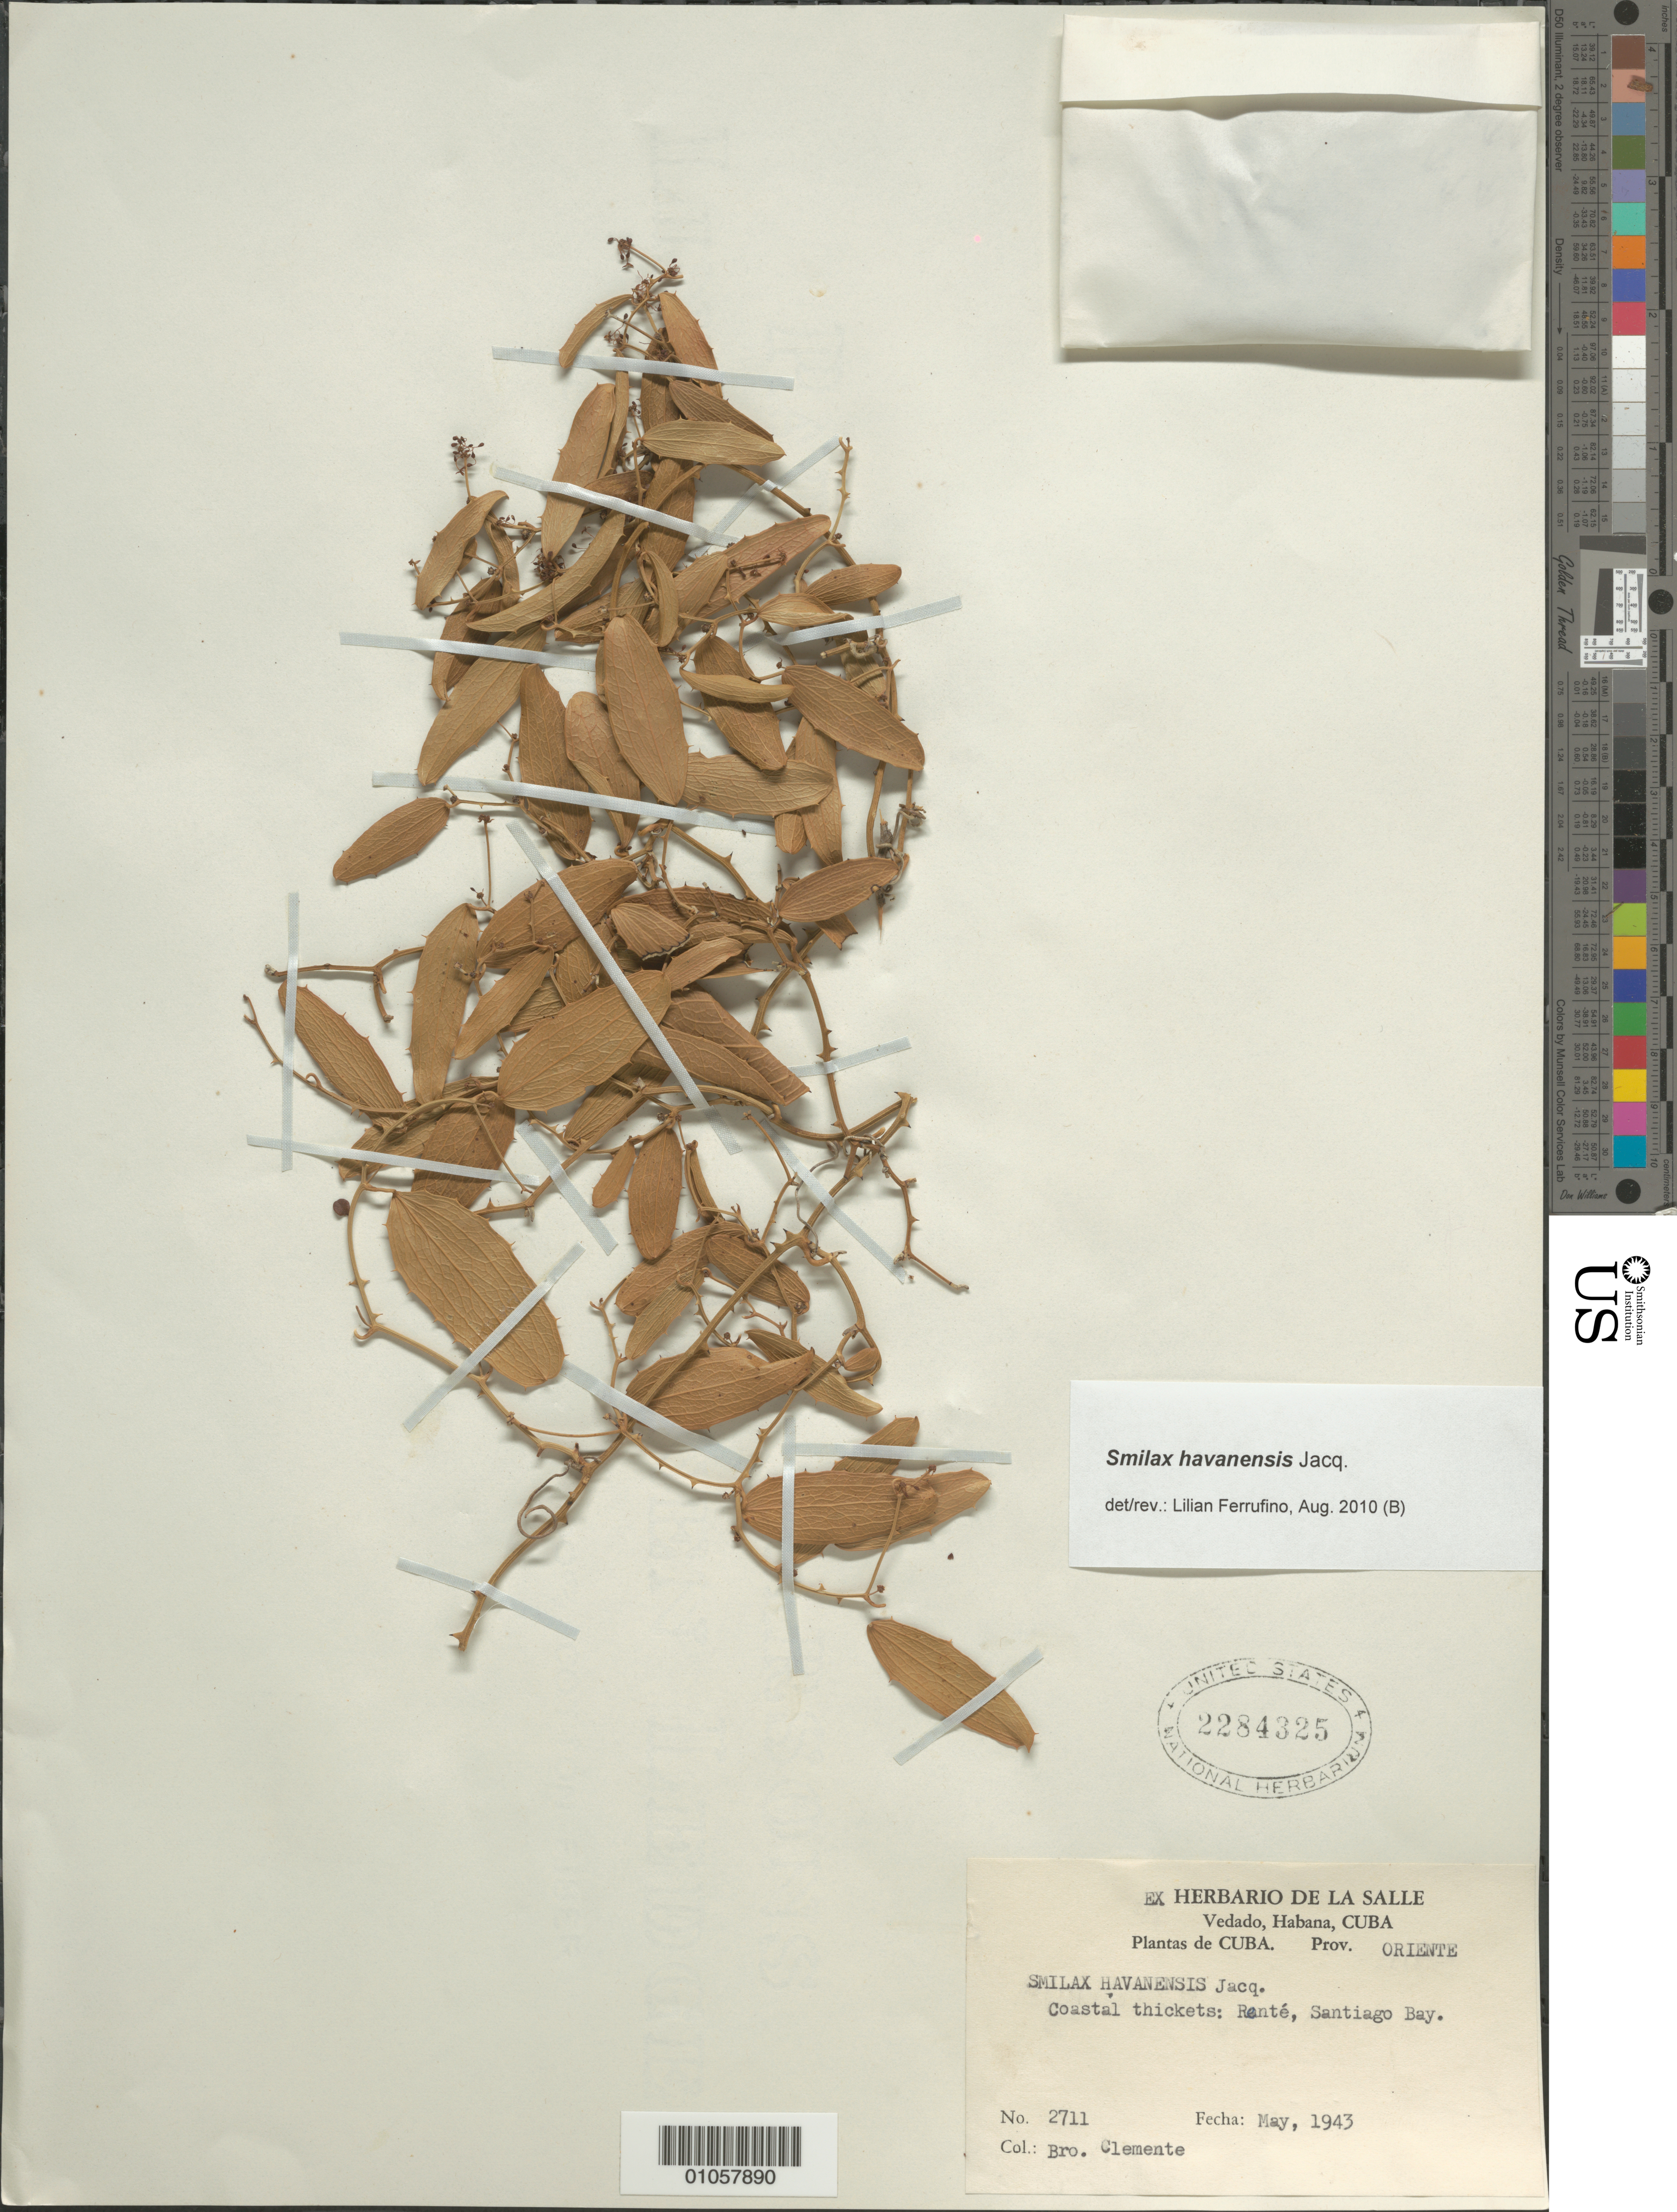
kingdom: Plantae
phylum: Tracheophyta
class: Liliopsida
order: Liliales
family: Smilacaceae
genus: Smilax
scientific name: Smilax havanensis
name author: Jacq.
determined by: Ferrufino, L., (USJ), Herbario Universidad de Costa Rica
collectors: Bro. Clemente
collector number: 2711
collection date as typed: May 1943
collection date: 1943-05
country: Cuba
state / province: Santiago de Cuba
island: Cuba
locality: Renté, Santiago Bay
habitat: Coastal thickets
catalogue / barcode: US 2284325